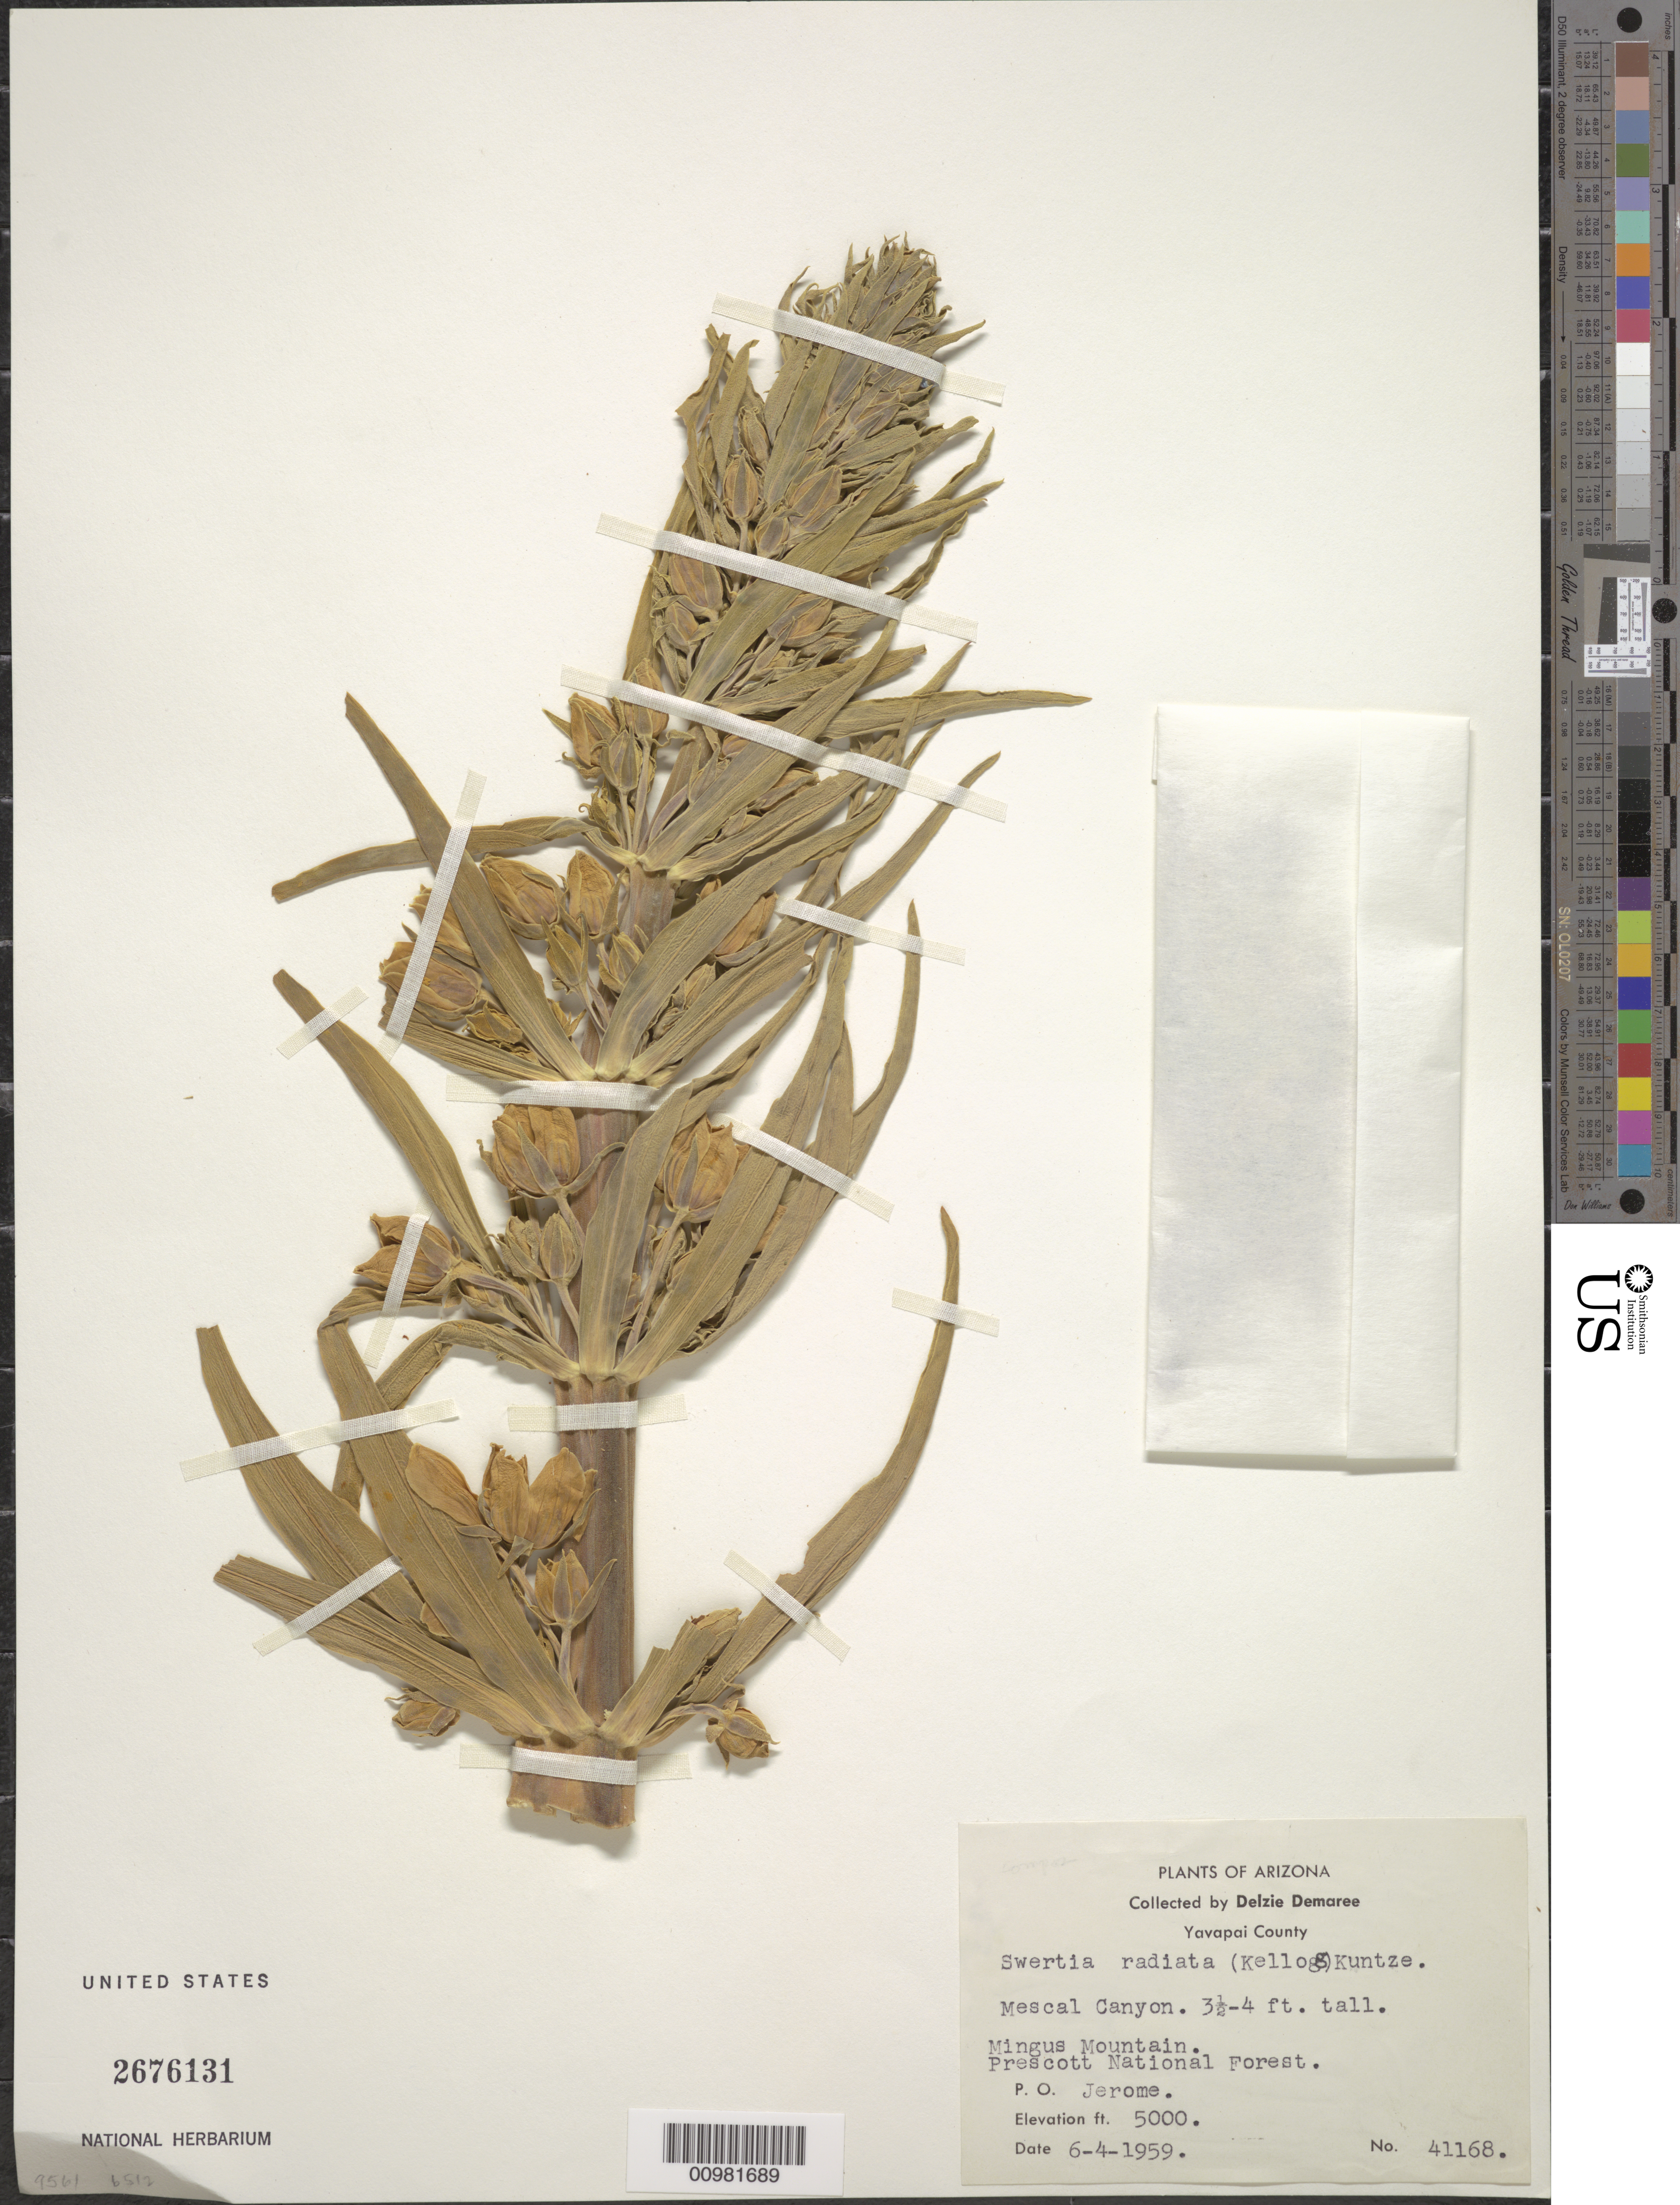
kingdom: Plantae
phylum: Tracheophyta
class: Magnoliopsida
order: Gentianales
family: Gentianaceae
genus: Swertia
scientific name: Swertia radiata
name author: (Kellogg) Kuntze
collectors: D. Demaree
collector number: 41168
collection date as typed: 04 Jun 1959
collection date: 1959-06-04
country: United States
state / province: Arizona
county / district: Yavapai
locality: Prescott National Forest; Mingus Mountain; Mescal Canyon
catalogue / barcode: US 2676131